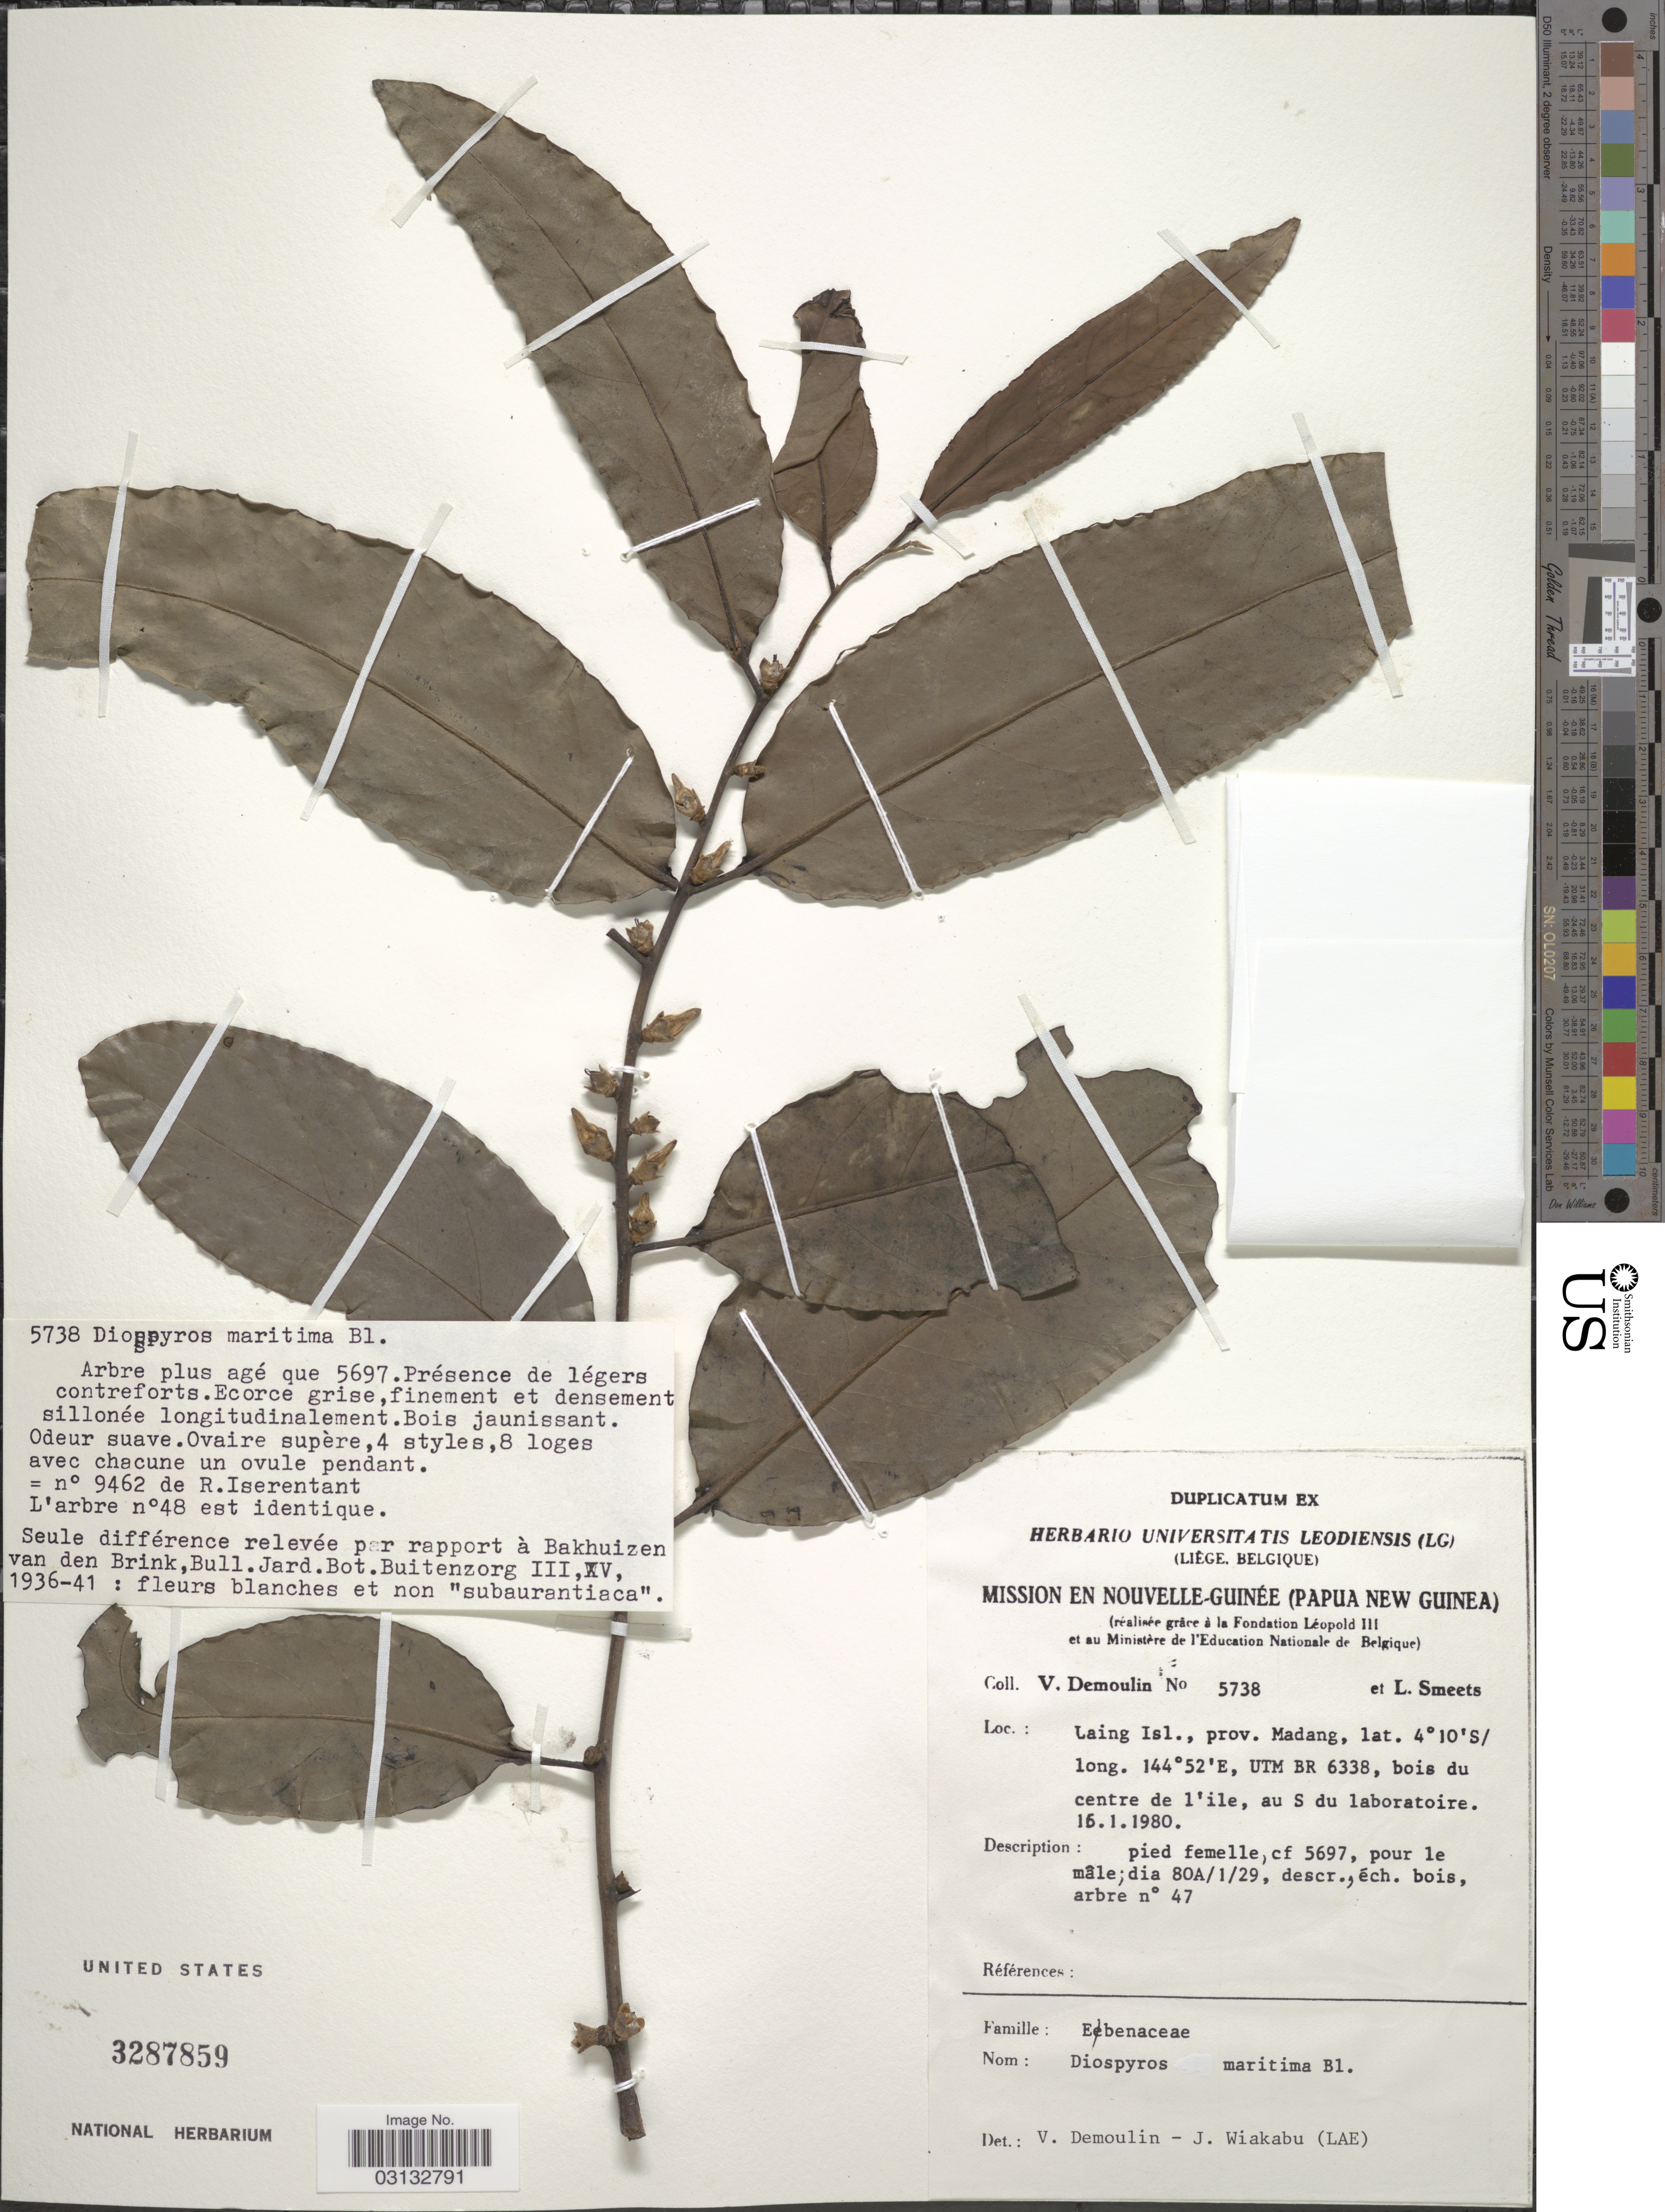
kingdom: Plantae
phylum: Tracheophyta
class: Magnoliopsida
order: Ericales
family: Ebenaceae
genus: Diospyros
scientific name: Diospyros maritima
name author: Blume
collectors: V. Demoulin & L. Smeets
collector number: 5738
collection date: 1980-01-16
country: Papua New Guinea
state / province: Madang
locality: Uaing Isl., prov. Madang. UTM BR 6338.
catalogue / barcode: US 3287859